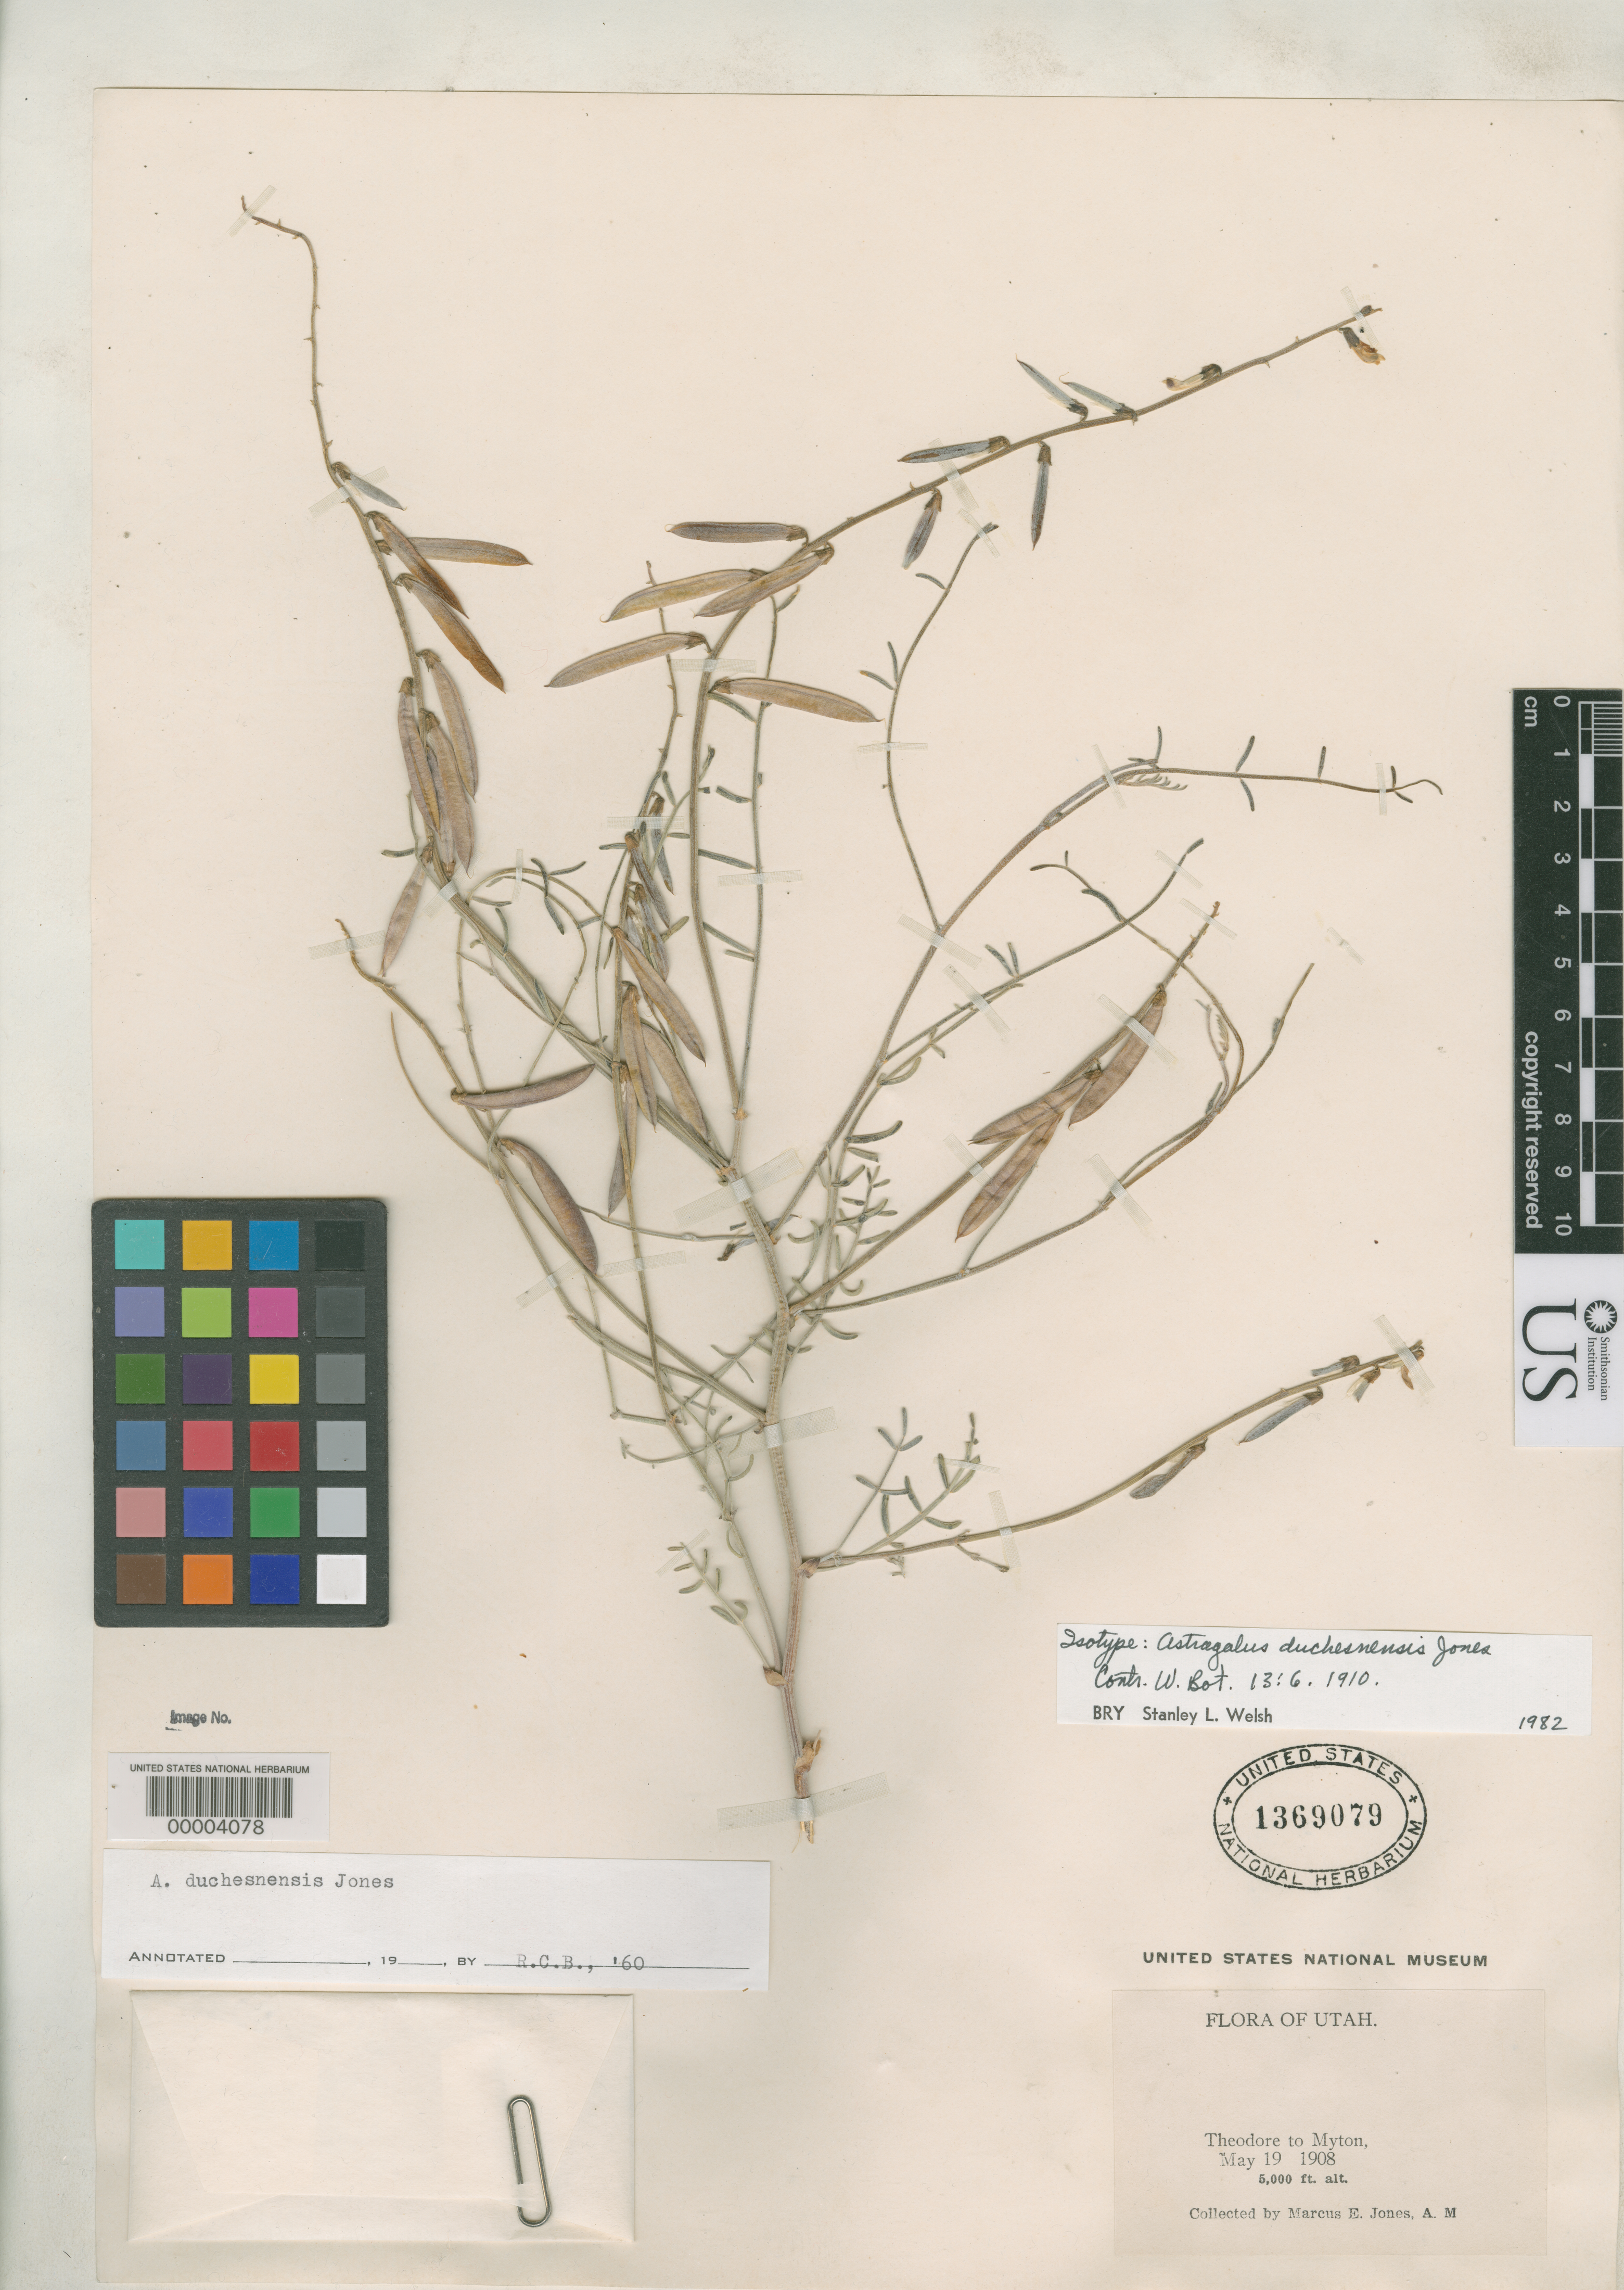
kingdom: Plantae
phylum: Tracheophyta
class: Magnoliopsida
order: Fabales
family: Fabaceae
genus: Astragalus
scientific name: Astragalus duchesnensis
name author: M.E. Jones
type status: Isotype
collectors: M. E. Jones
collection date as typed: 19 May 1908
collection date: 1908-05-19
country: United States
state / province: Utah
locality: Theodore to Myton.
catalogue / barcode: US 1369079